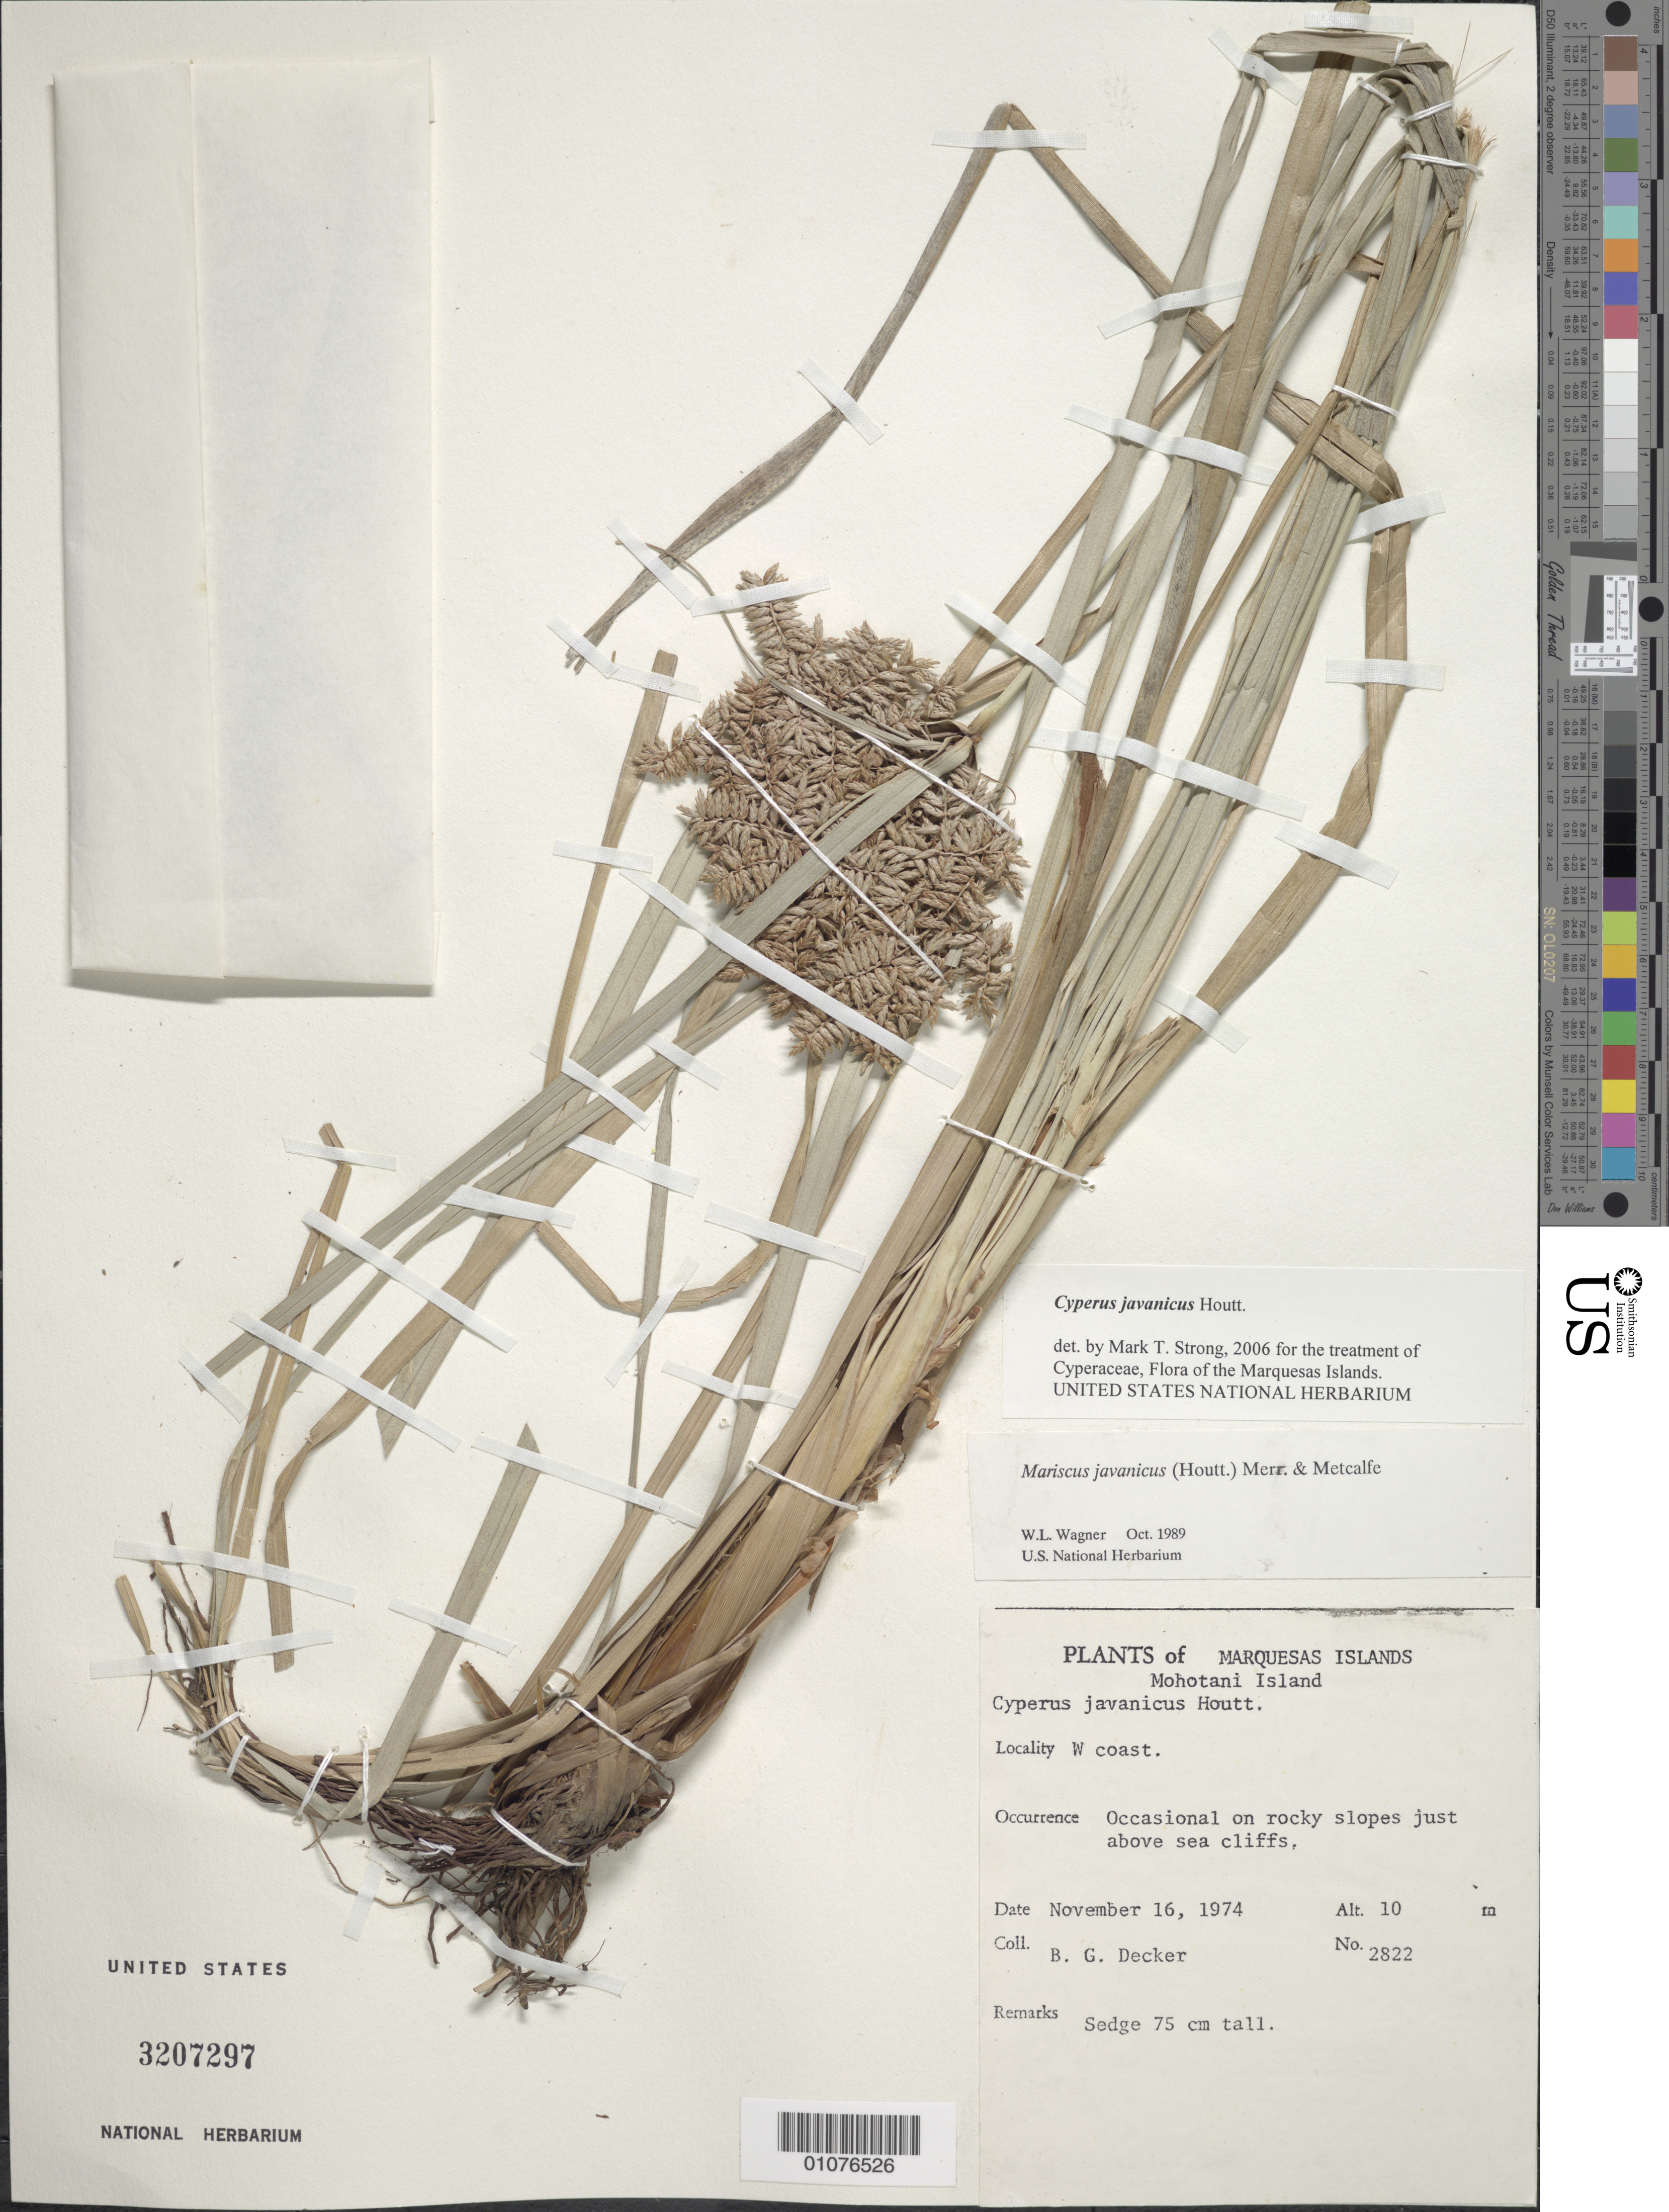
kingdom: Plantae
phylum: Tracheophyta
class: Liliopsida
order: Poales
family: Cyperaceae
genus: Cyperus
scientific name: Cyperus javanicus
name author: Houtt.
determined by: Strong, M. T., (US), Smithsonian Institution - National Museum of Natural History (UNITED STATES)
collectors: B. G. Decker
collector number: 2822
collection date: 1974-11-16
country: French Polynesia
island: Mohotani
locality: W coast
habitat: Occasional on rocky slopes just above sea cliffs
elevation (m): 10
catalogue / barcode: US 3207297